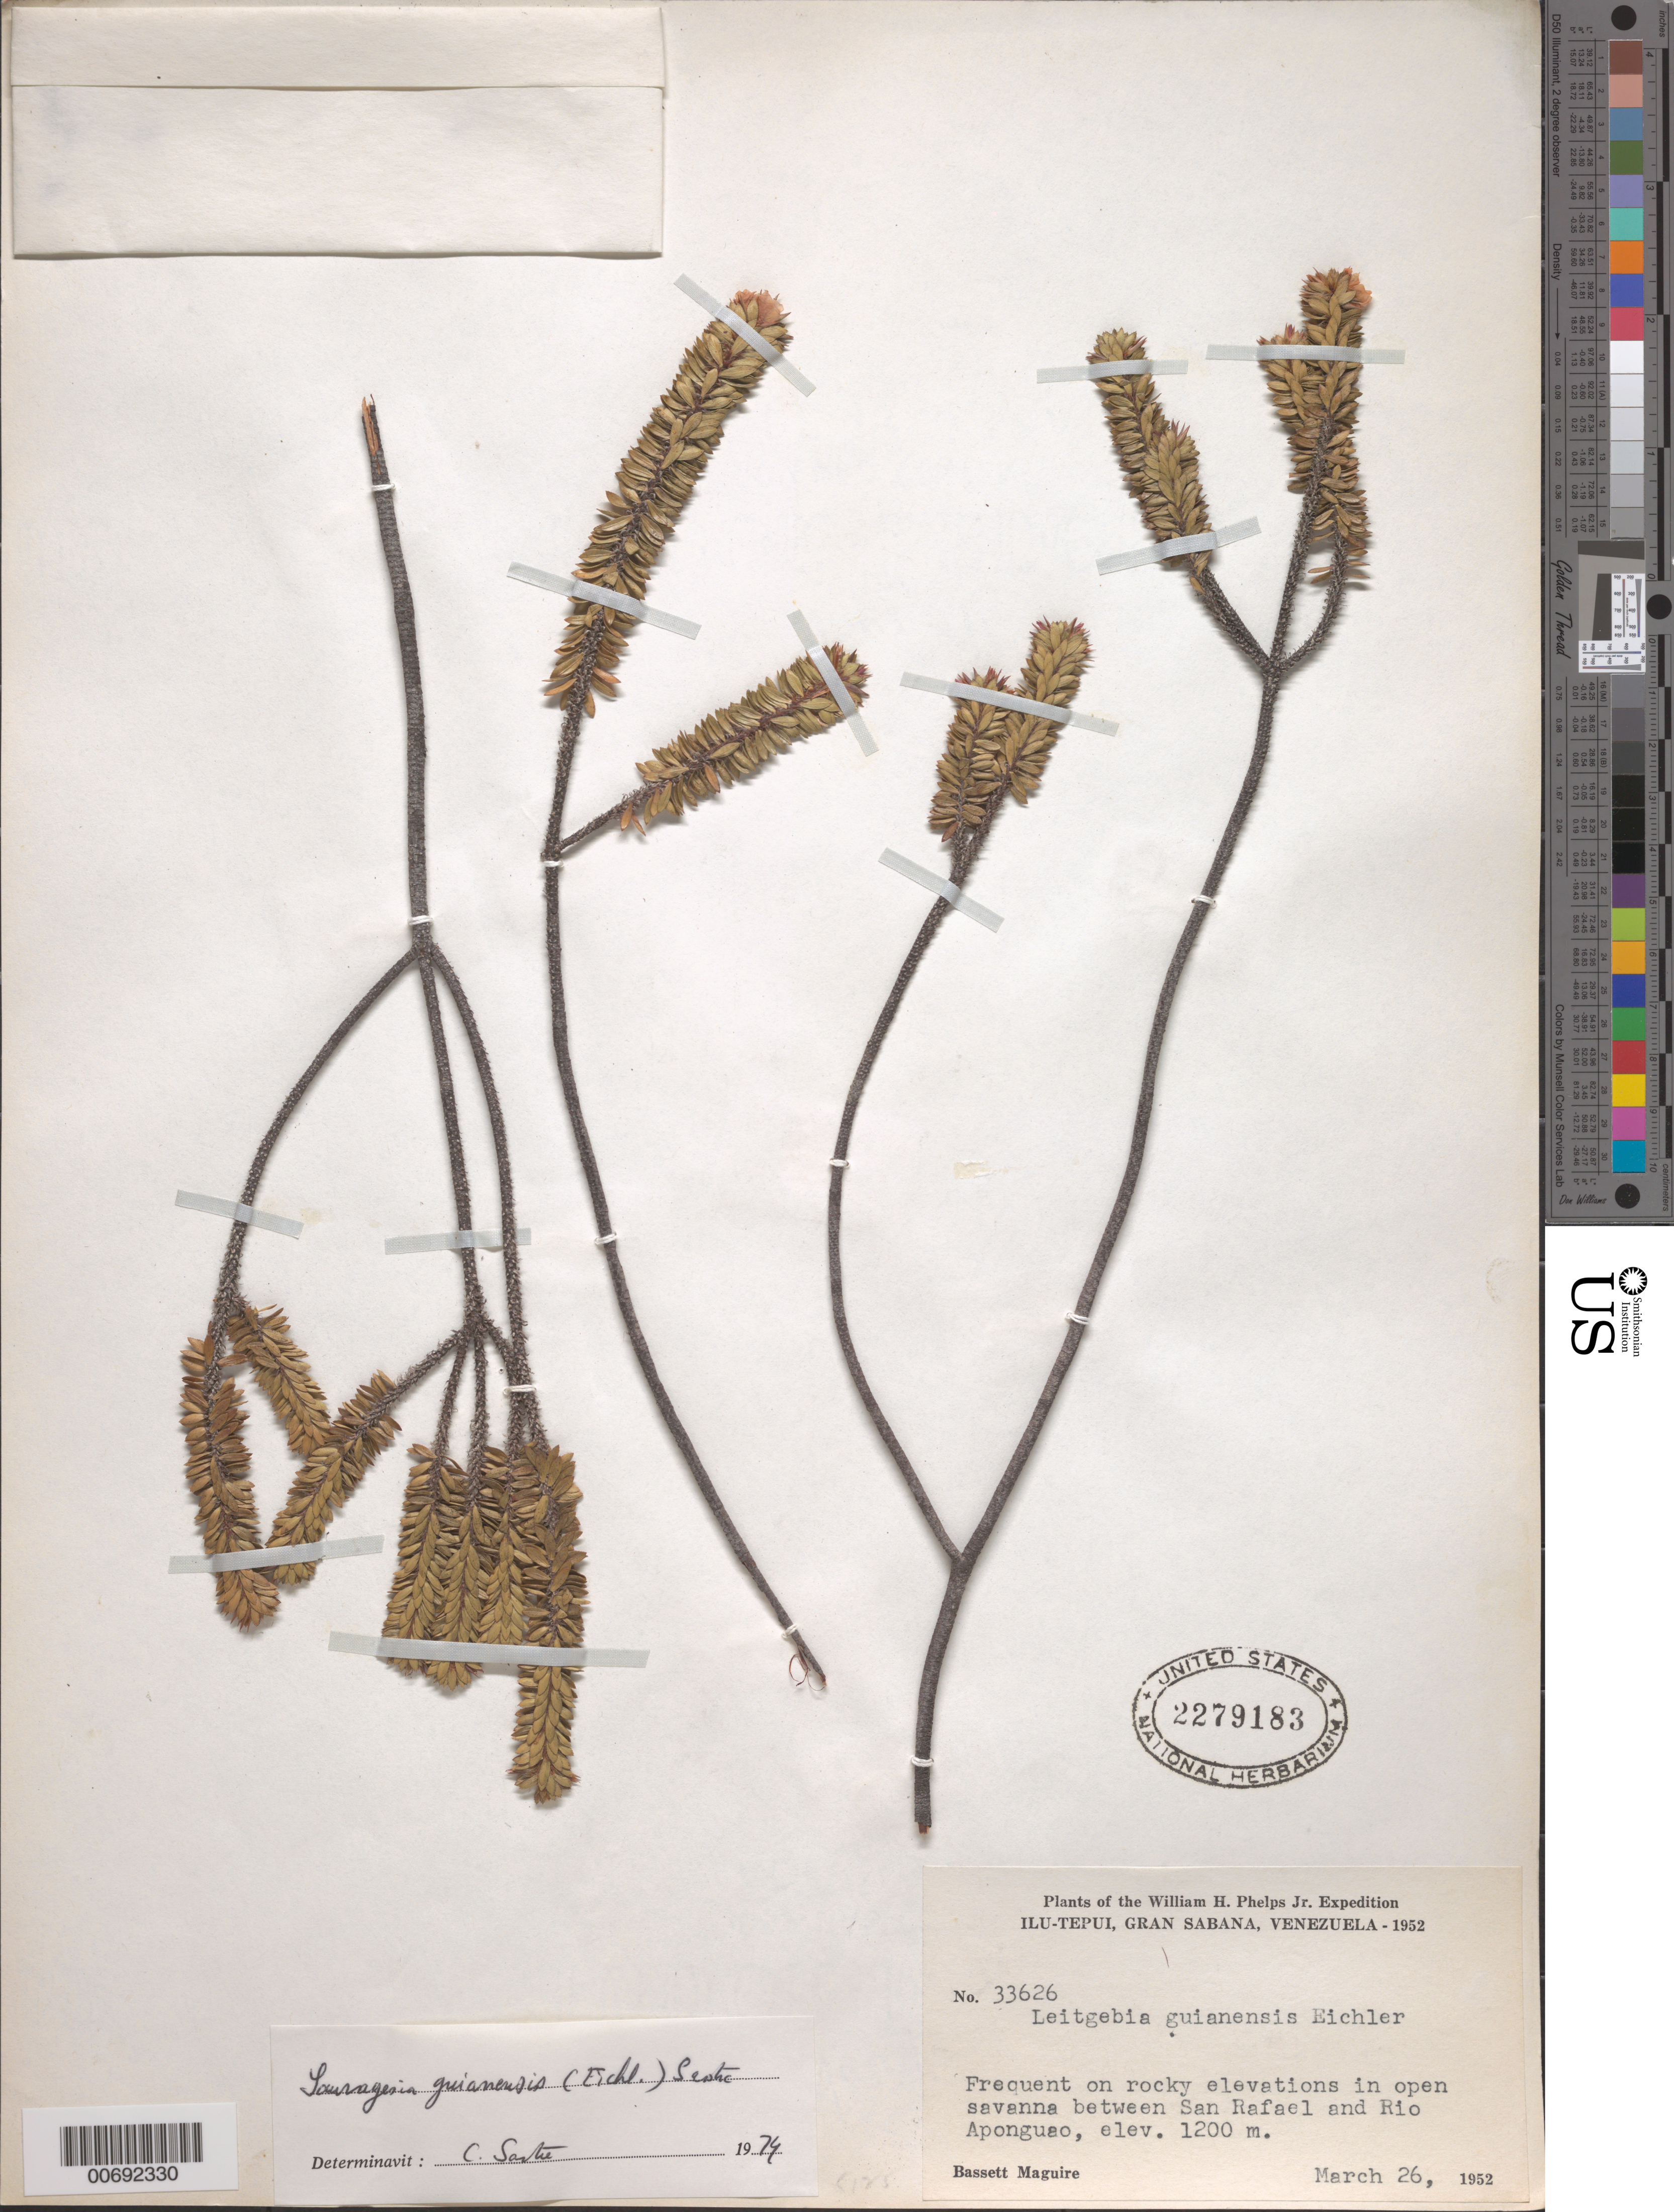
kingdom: Plantae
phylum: Tracheophyta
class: Magnoliopsida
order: Malpighiales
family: Ochnaceae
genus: Sauvagesia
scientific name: Sauvagesia guianensis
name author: (Eichler) Sastre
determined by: Sastre, C. H. L.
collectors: B. Maguire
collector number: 33626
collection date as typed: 26-Mar-52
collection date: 1952-03-26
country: Venezuela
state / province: Bolívar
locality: Gran Sabana, Ilu-tepuí, San Rafael to Río Aponguao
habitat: Rocky elevations in open savanna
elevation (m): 1200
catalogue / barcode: US 2279183